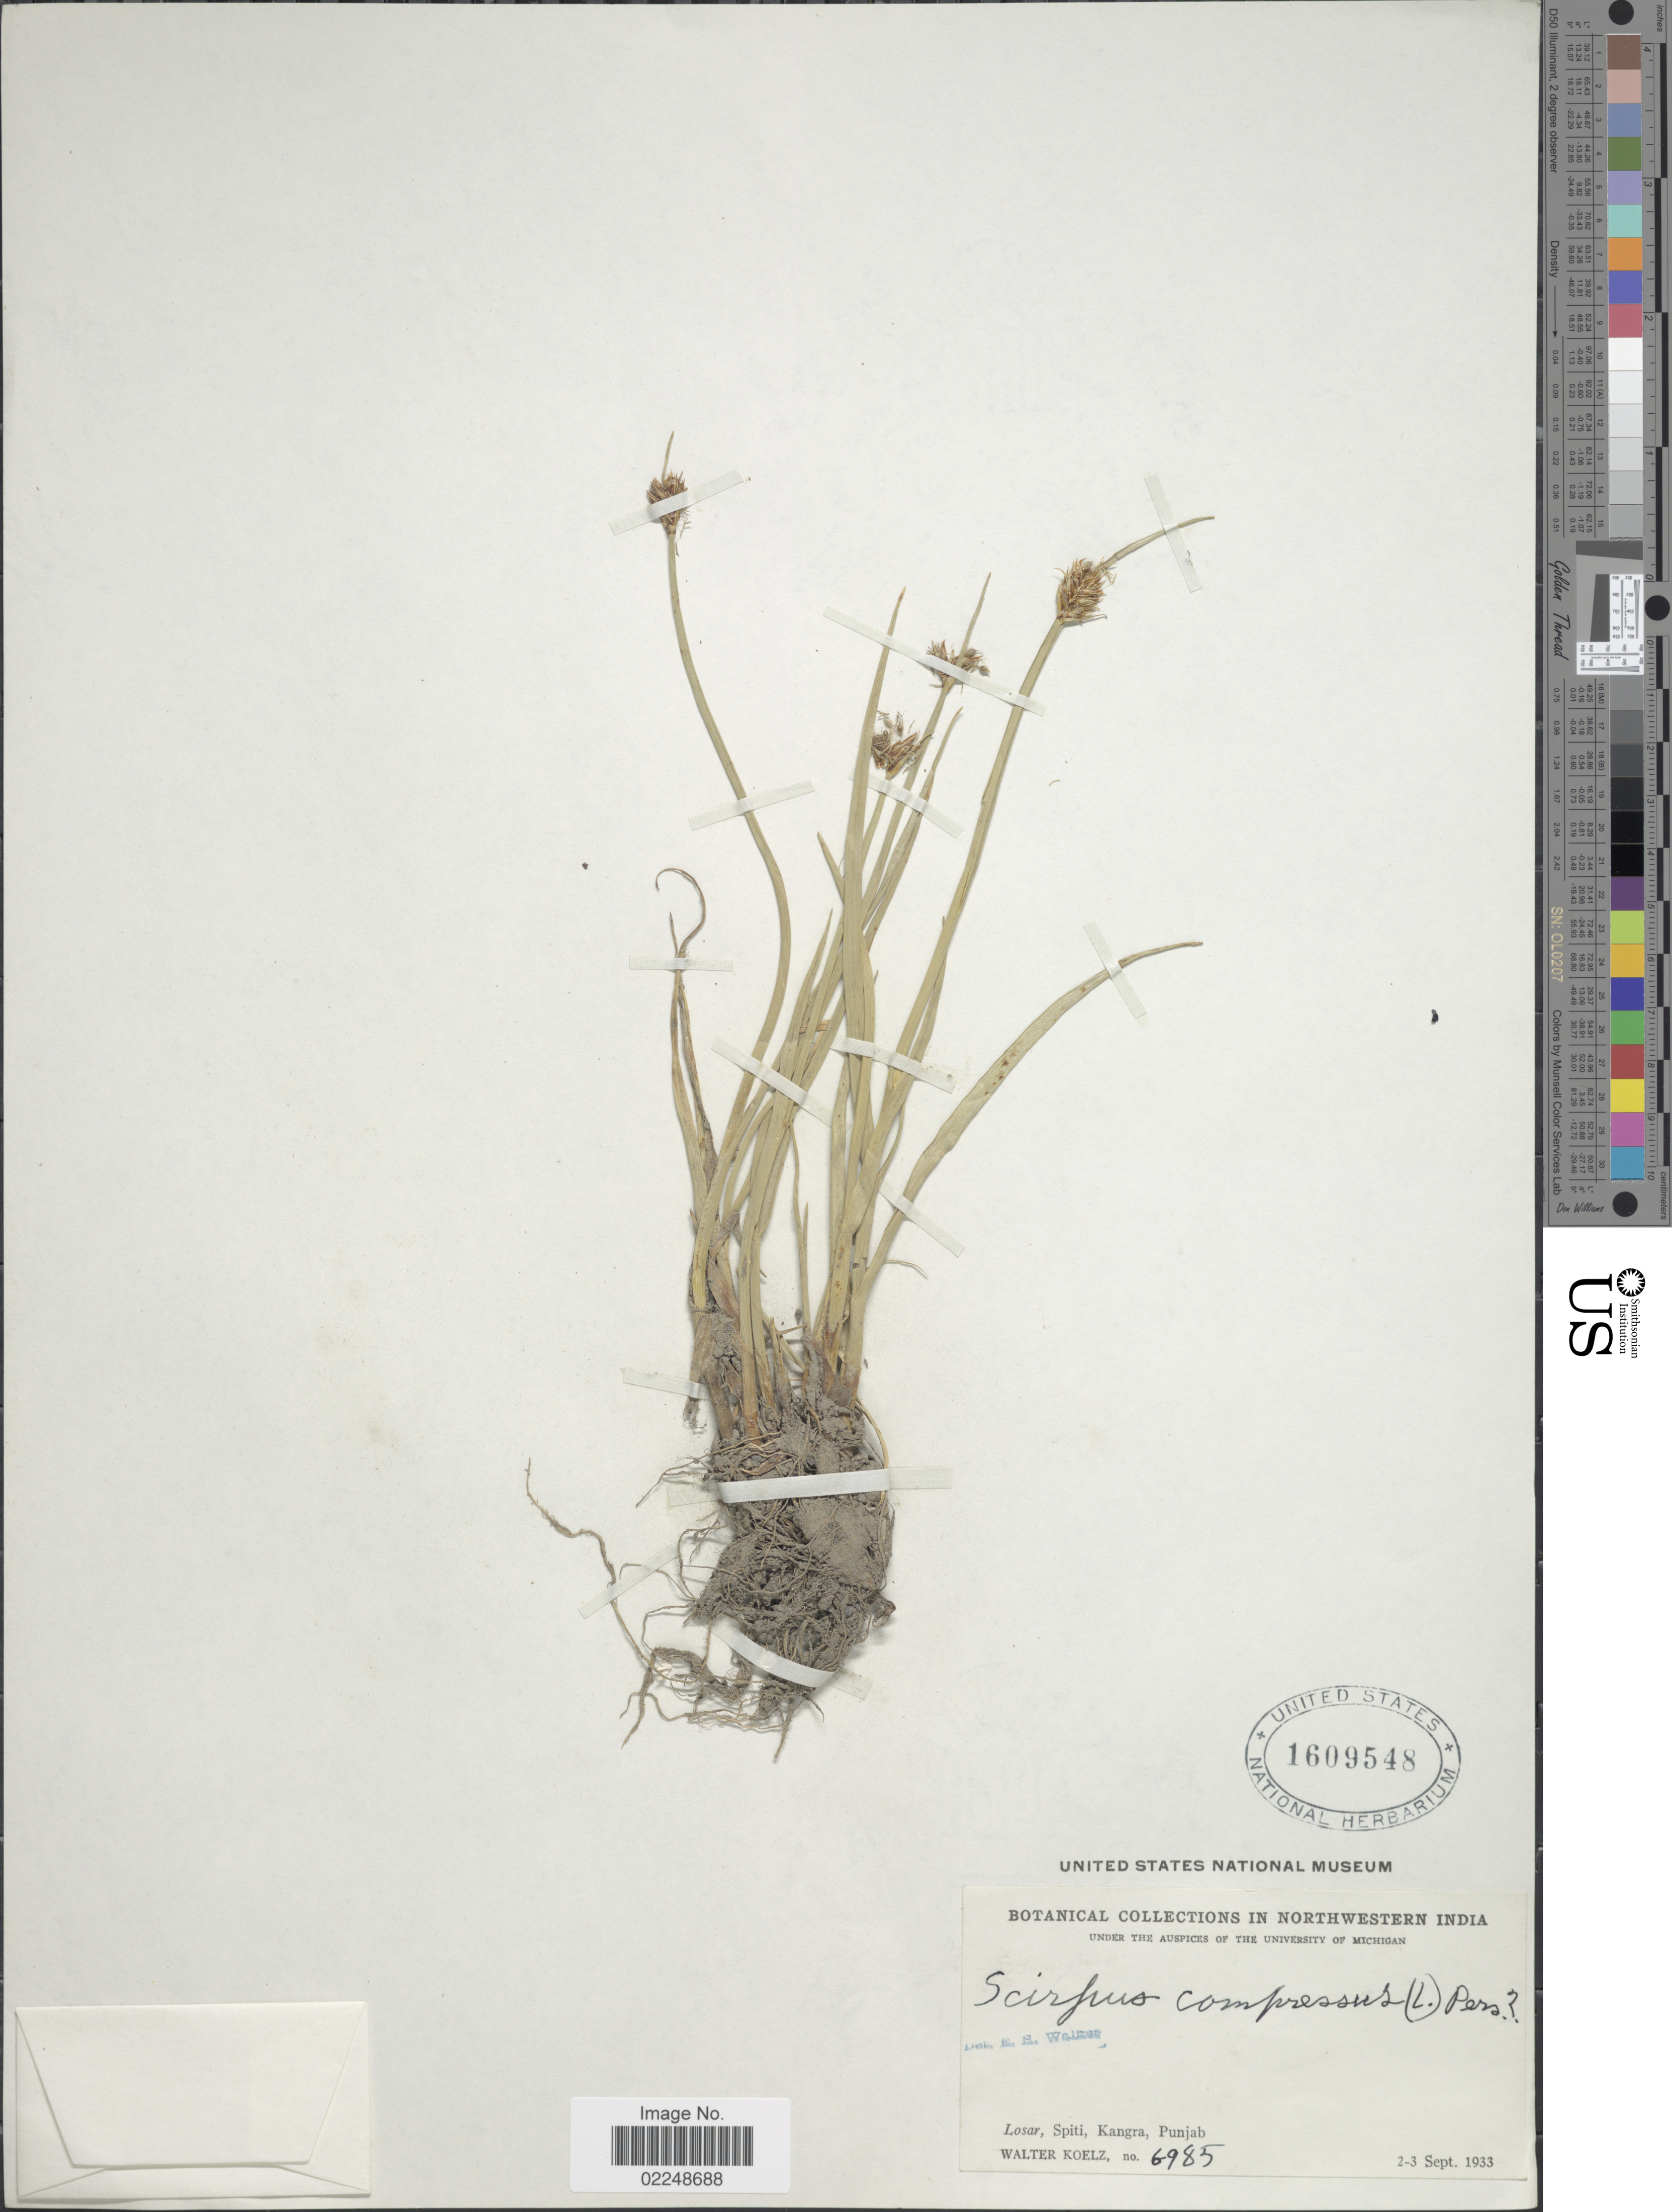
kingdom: Plantae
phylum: Tracheophyta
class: Liliopsida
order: Poales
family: Cyperaceae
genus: Blysmus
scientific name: Blysmus compressus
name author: (L.) Panzer ex Link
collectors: W. N. Koelz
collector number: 6985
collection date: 1933-09-02/1933-09-03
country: India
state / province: Punjab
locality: Losar, Spiti, Kangra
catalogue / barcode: US 1609548